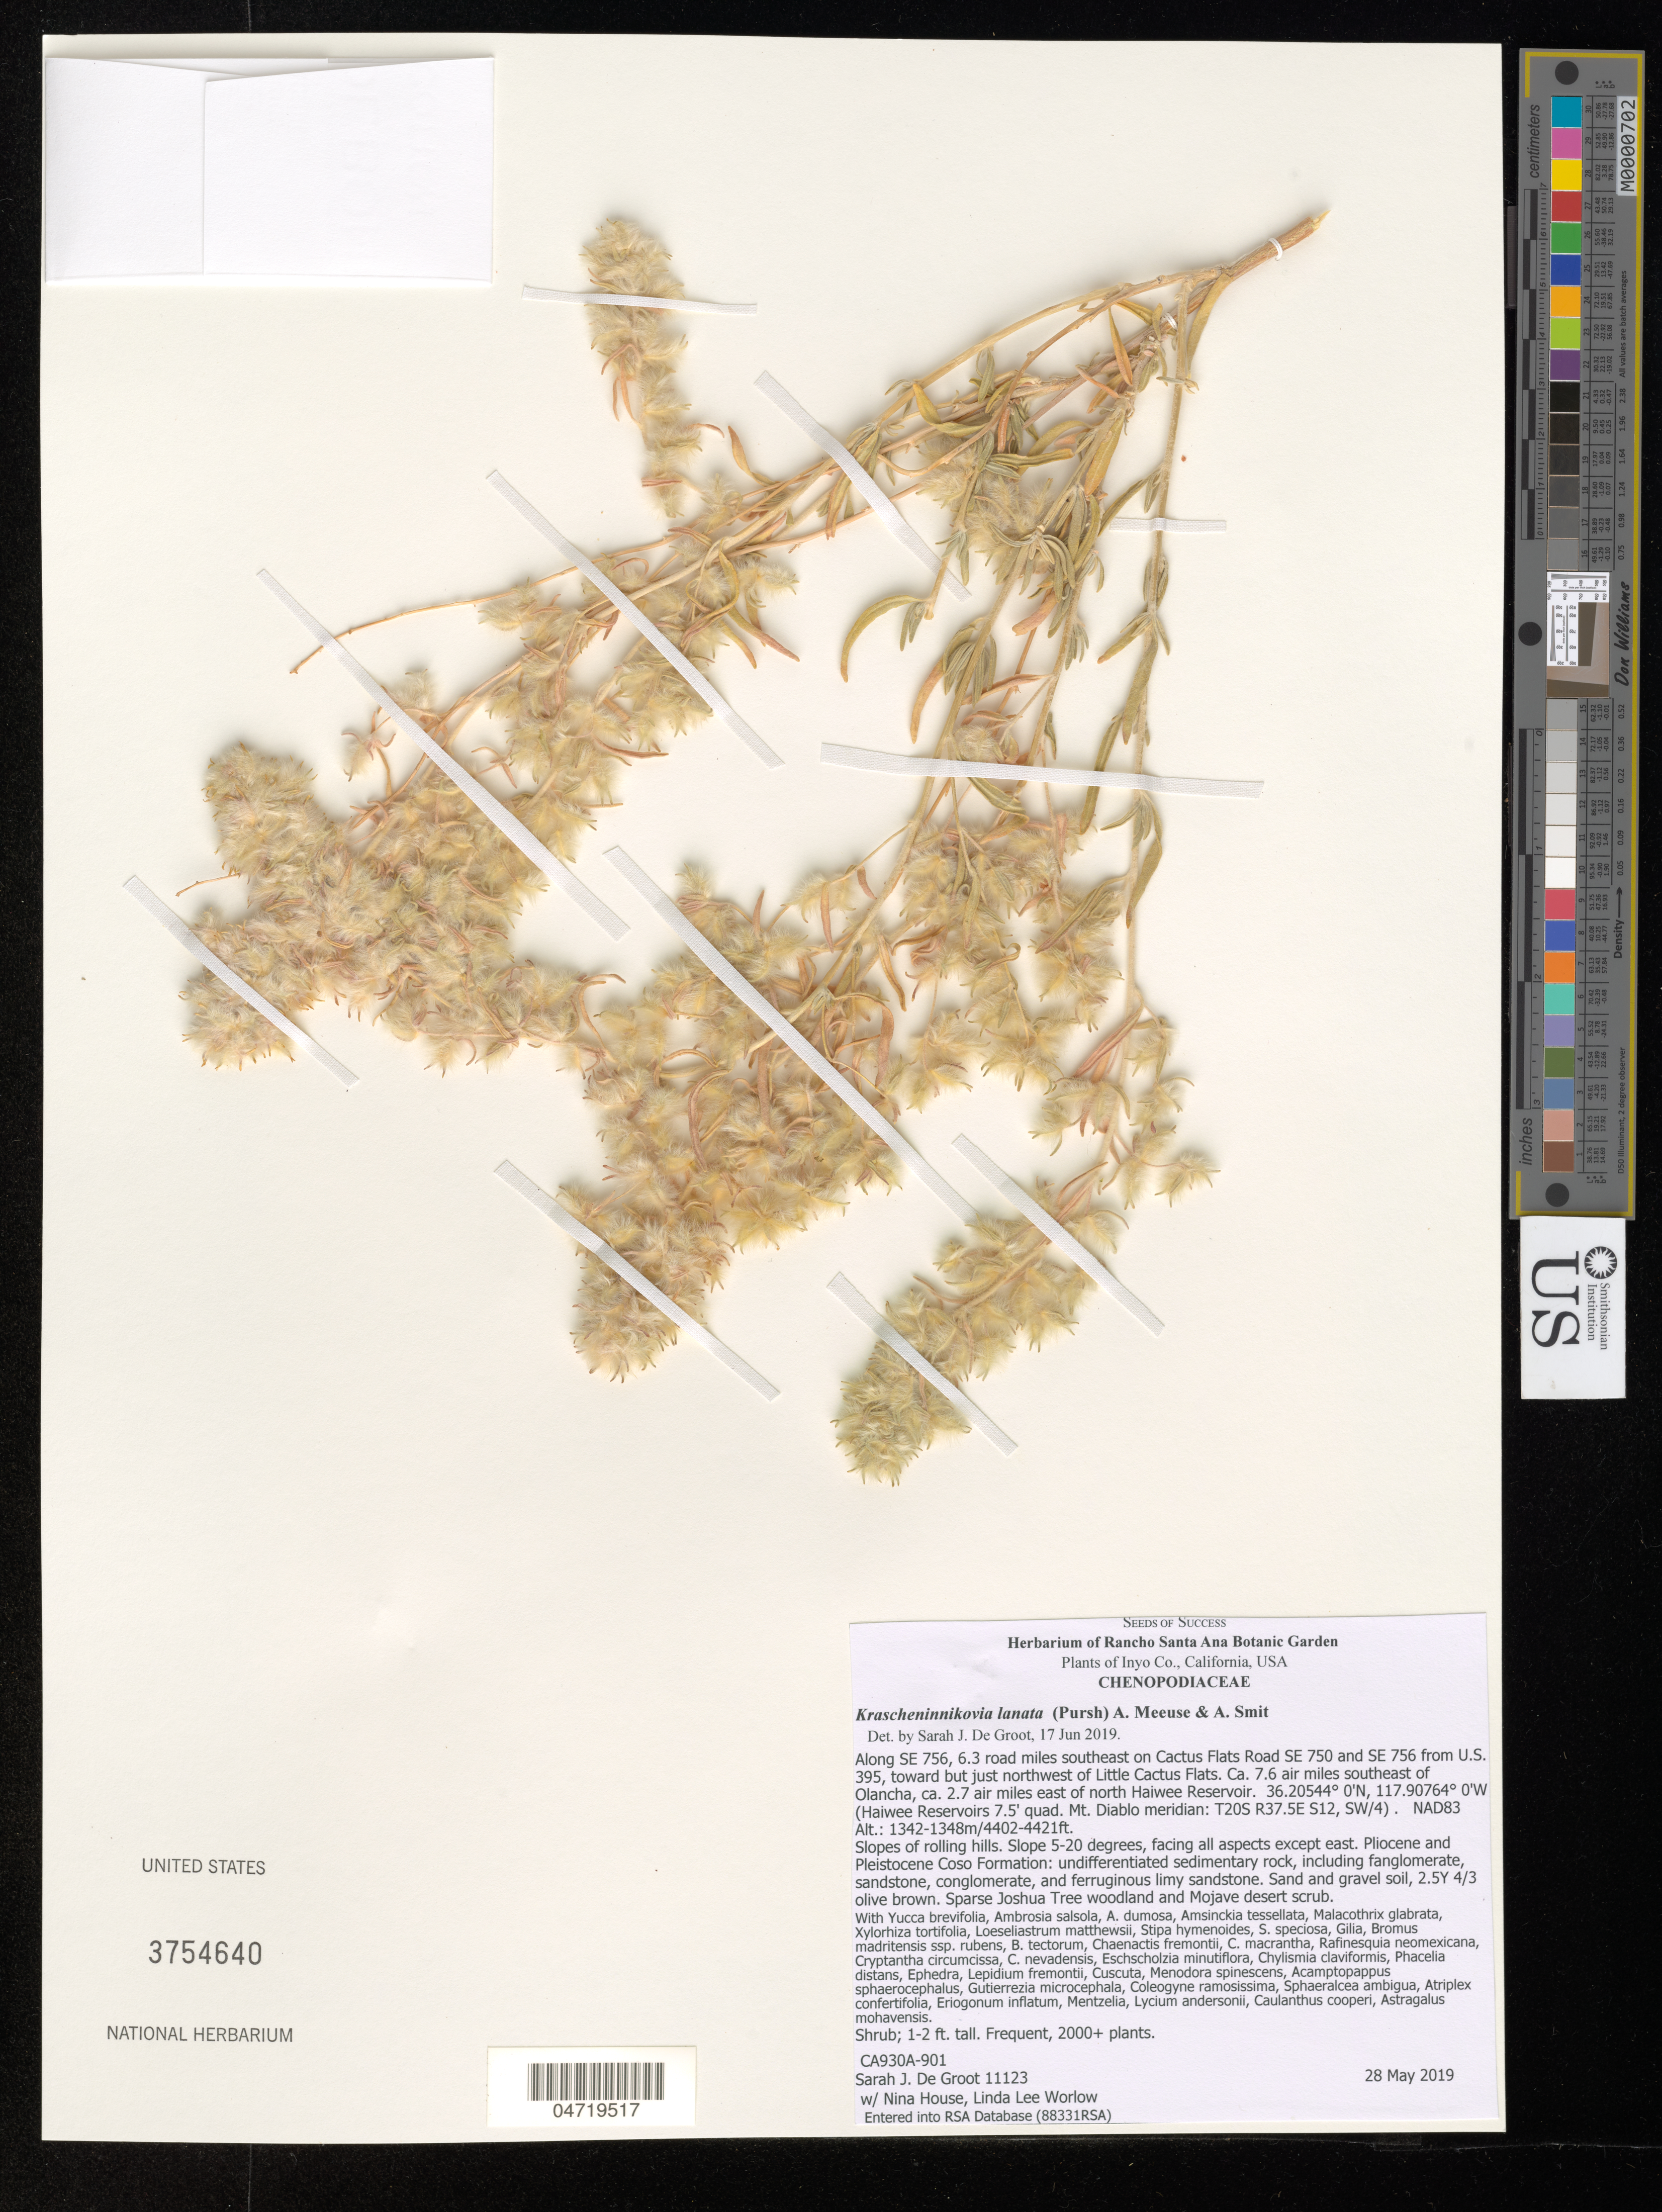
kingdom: Plantae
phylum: Tracheophyta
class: Magnoliopsida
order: Caryophyllales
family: Amaranthaceae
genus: Krascheninnikovia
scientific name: Krascheninnikovia lanata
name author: (Pursh) A. Meeuse & A.Smit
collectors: S. De Groot, N. House & L. Worlow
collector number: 11123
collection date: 2019-05-28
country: United States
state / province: California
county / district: Inyo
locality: Inyo Co. Along SE 756, 6.3 road miles southeast on Cactus Flats Road SE 750 and SE 756 from U.S. 395, toward but just northwest of Little Cactus Flats. Ca. 7.6 air miles southeast of Olancha, ca. 2.7 air miles east of north Haiwee Reservoir. (Haiwee Reservoirs 7.5' quad. Mt. Diablo meridian: T20S R37.5E S12, SW/4). NAD83.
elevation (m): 1342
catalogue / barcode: US 3754640